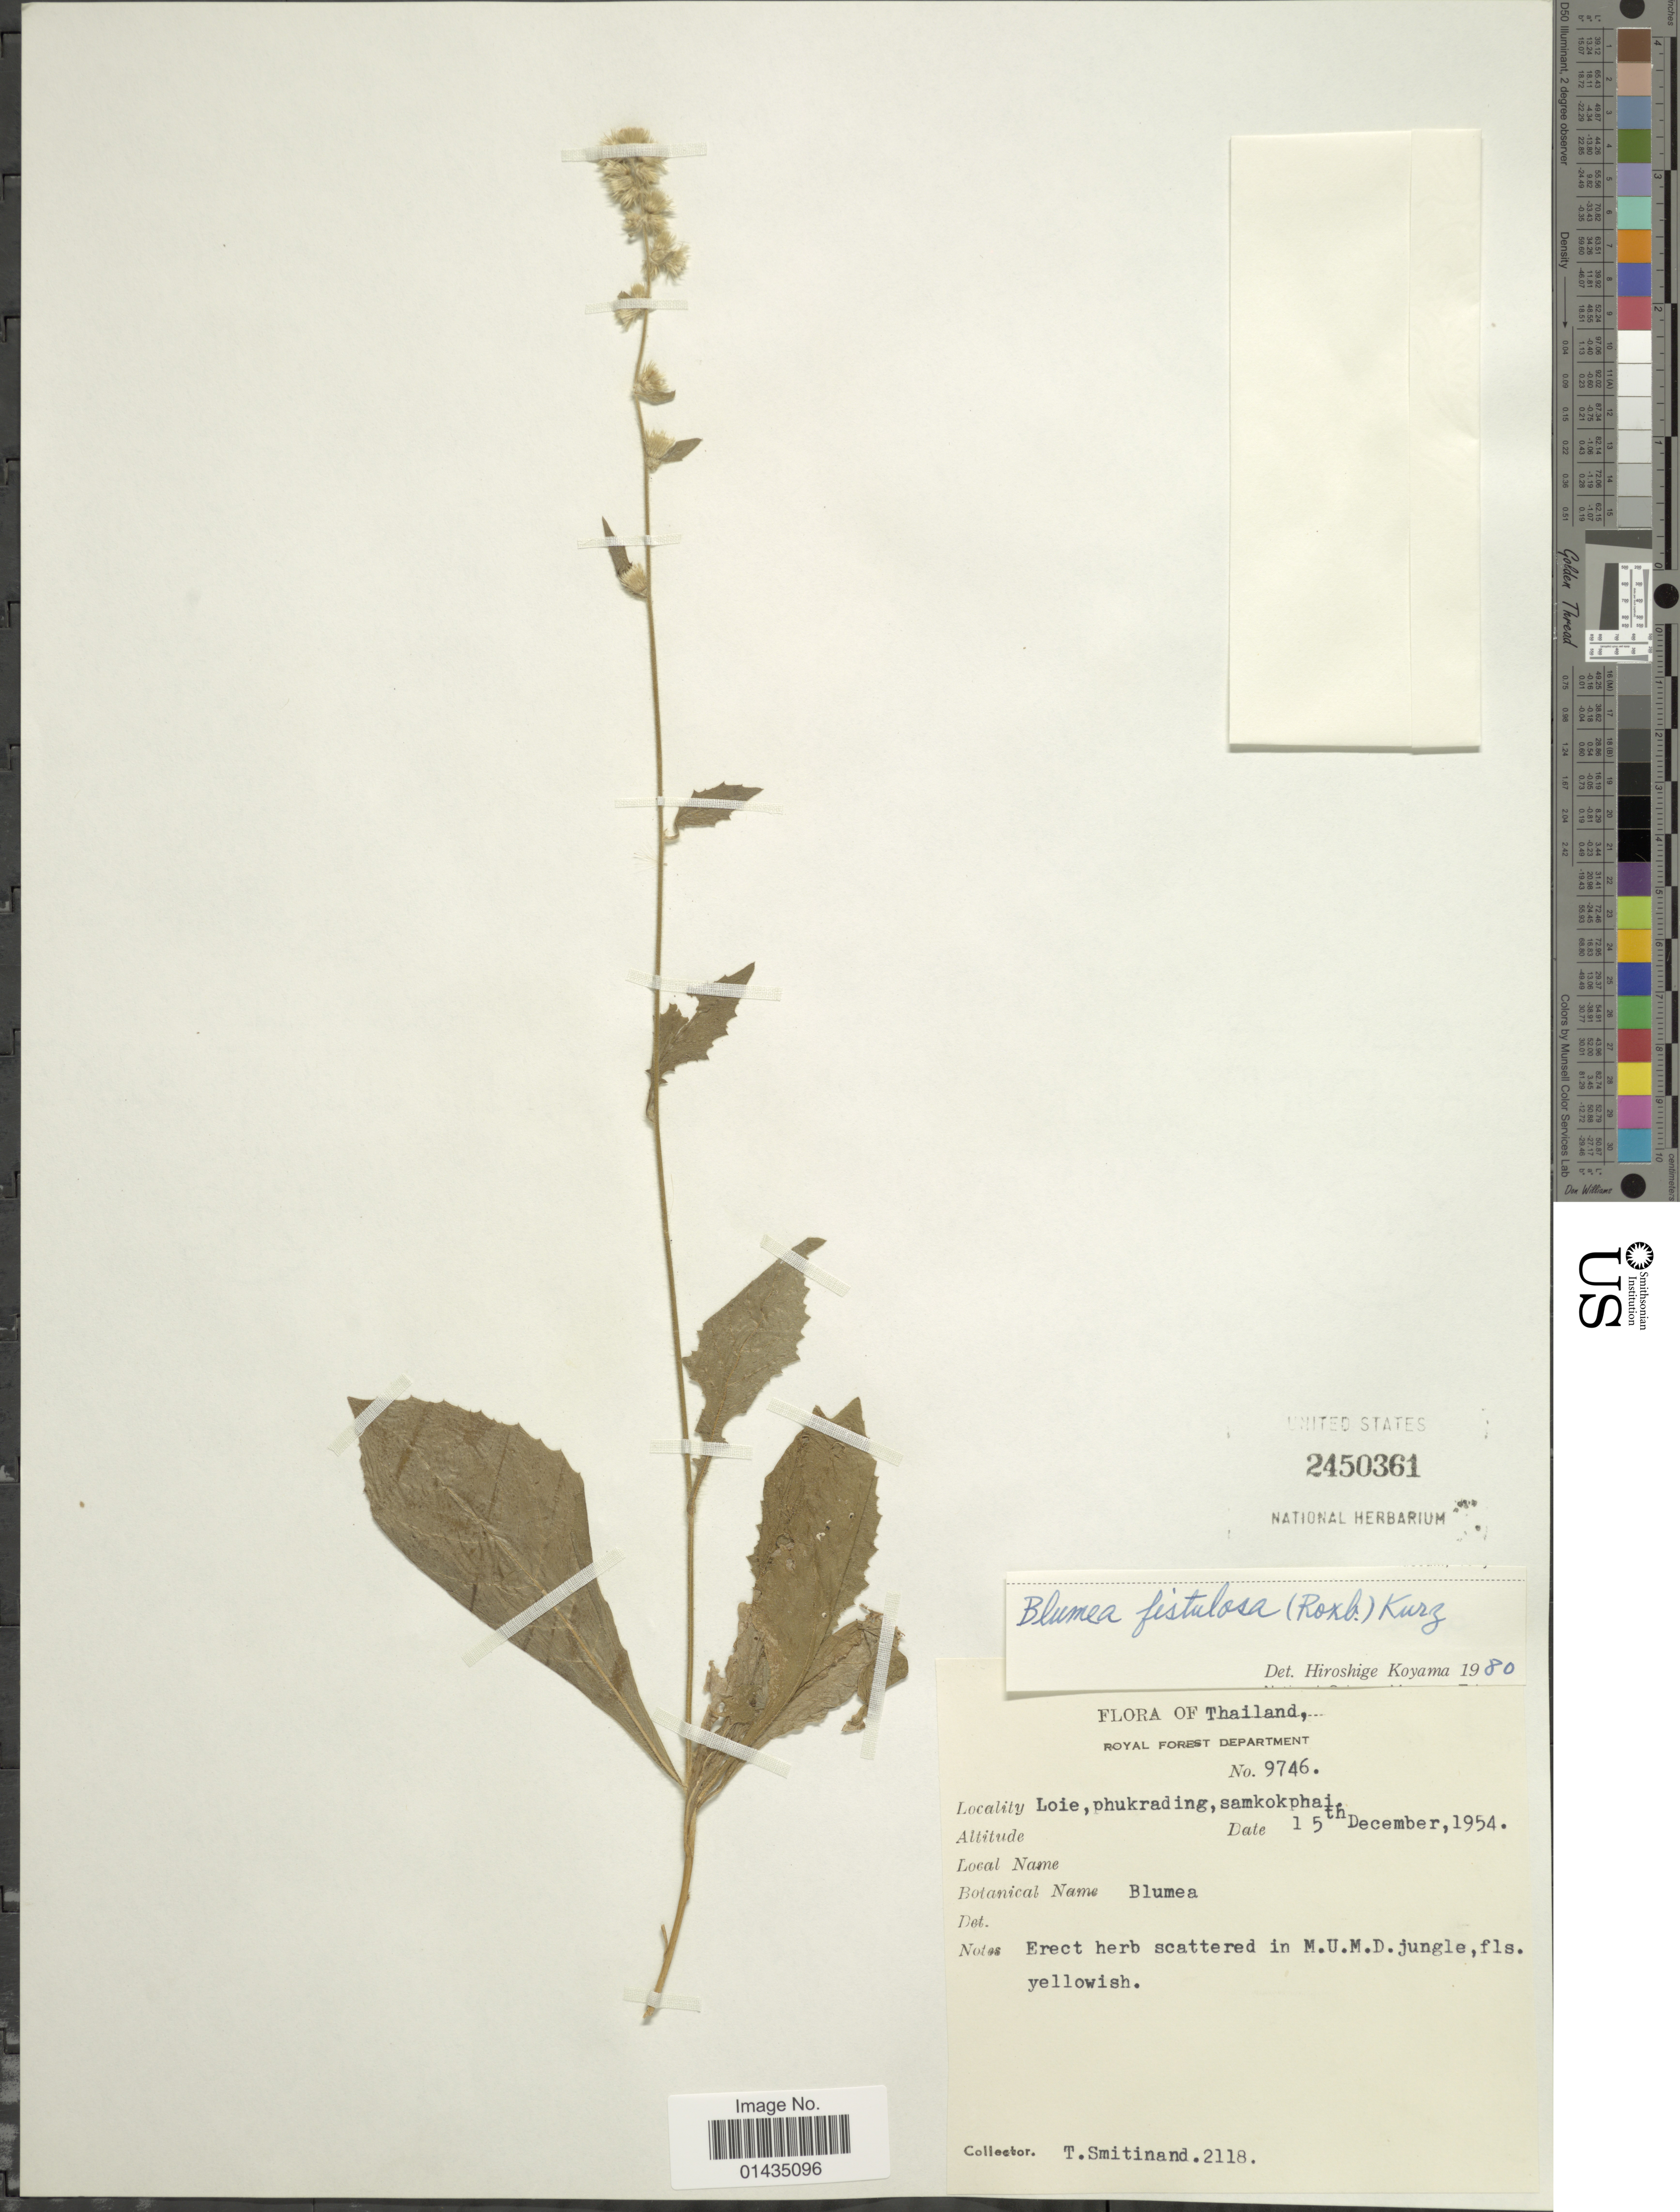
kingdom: Plantae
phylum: Tracheophyta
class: Magnoliopsida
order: Asterales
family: Asteraceae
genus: Blumea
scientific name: Blumea fistulosa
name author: (Roxb.) Kurz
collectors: T. Smitinand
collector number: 2118/9746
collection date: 1957-12-15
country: Thailand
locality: Royal Forest Department, Loie, phukrading, samkokphai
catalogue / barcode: US 2450361